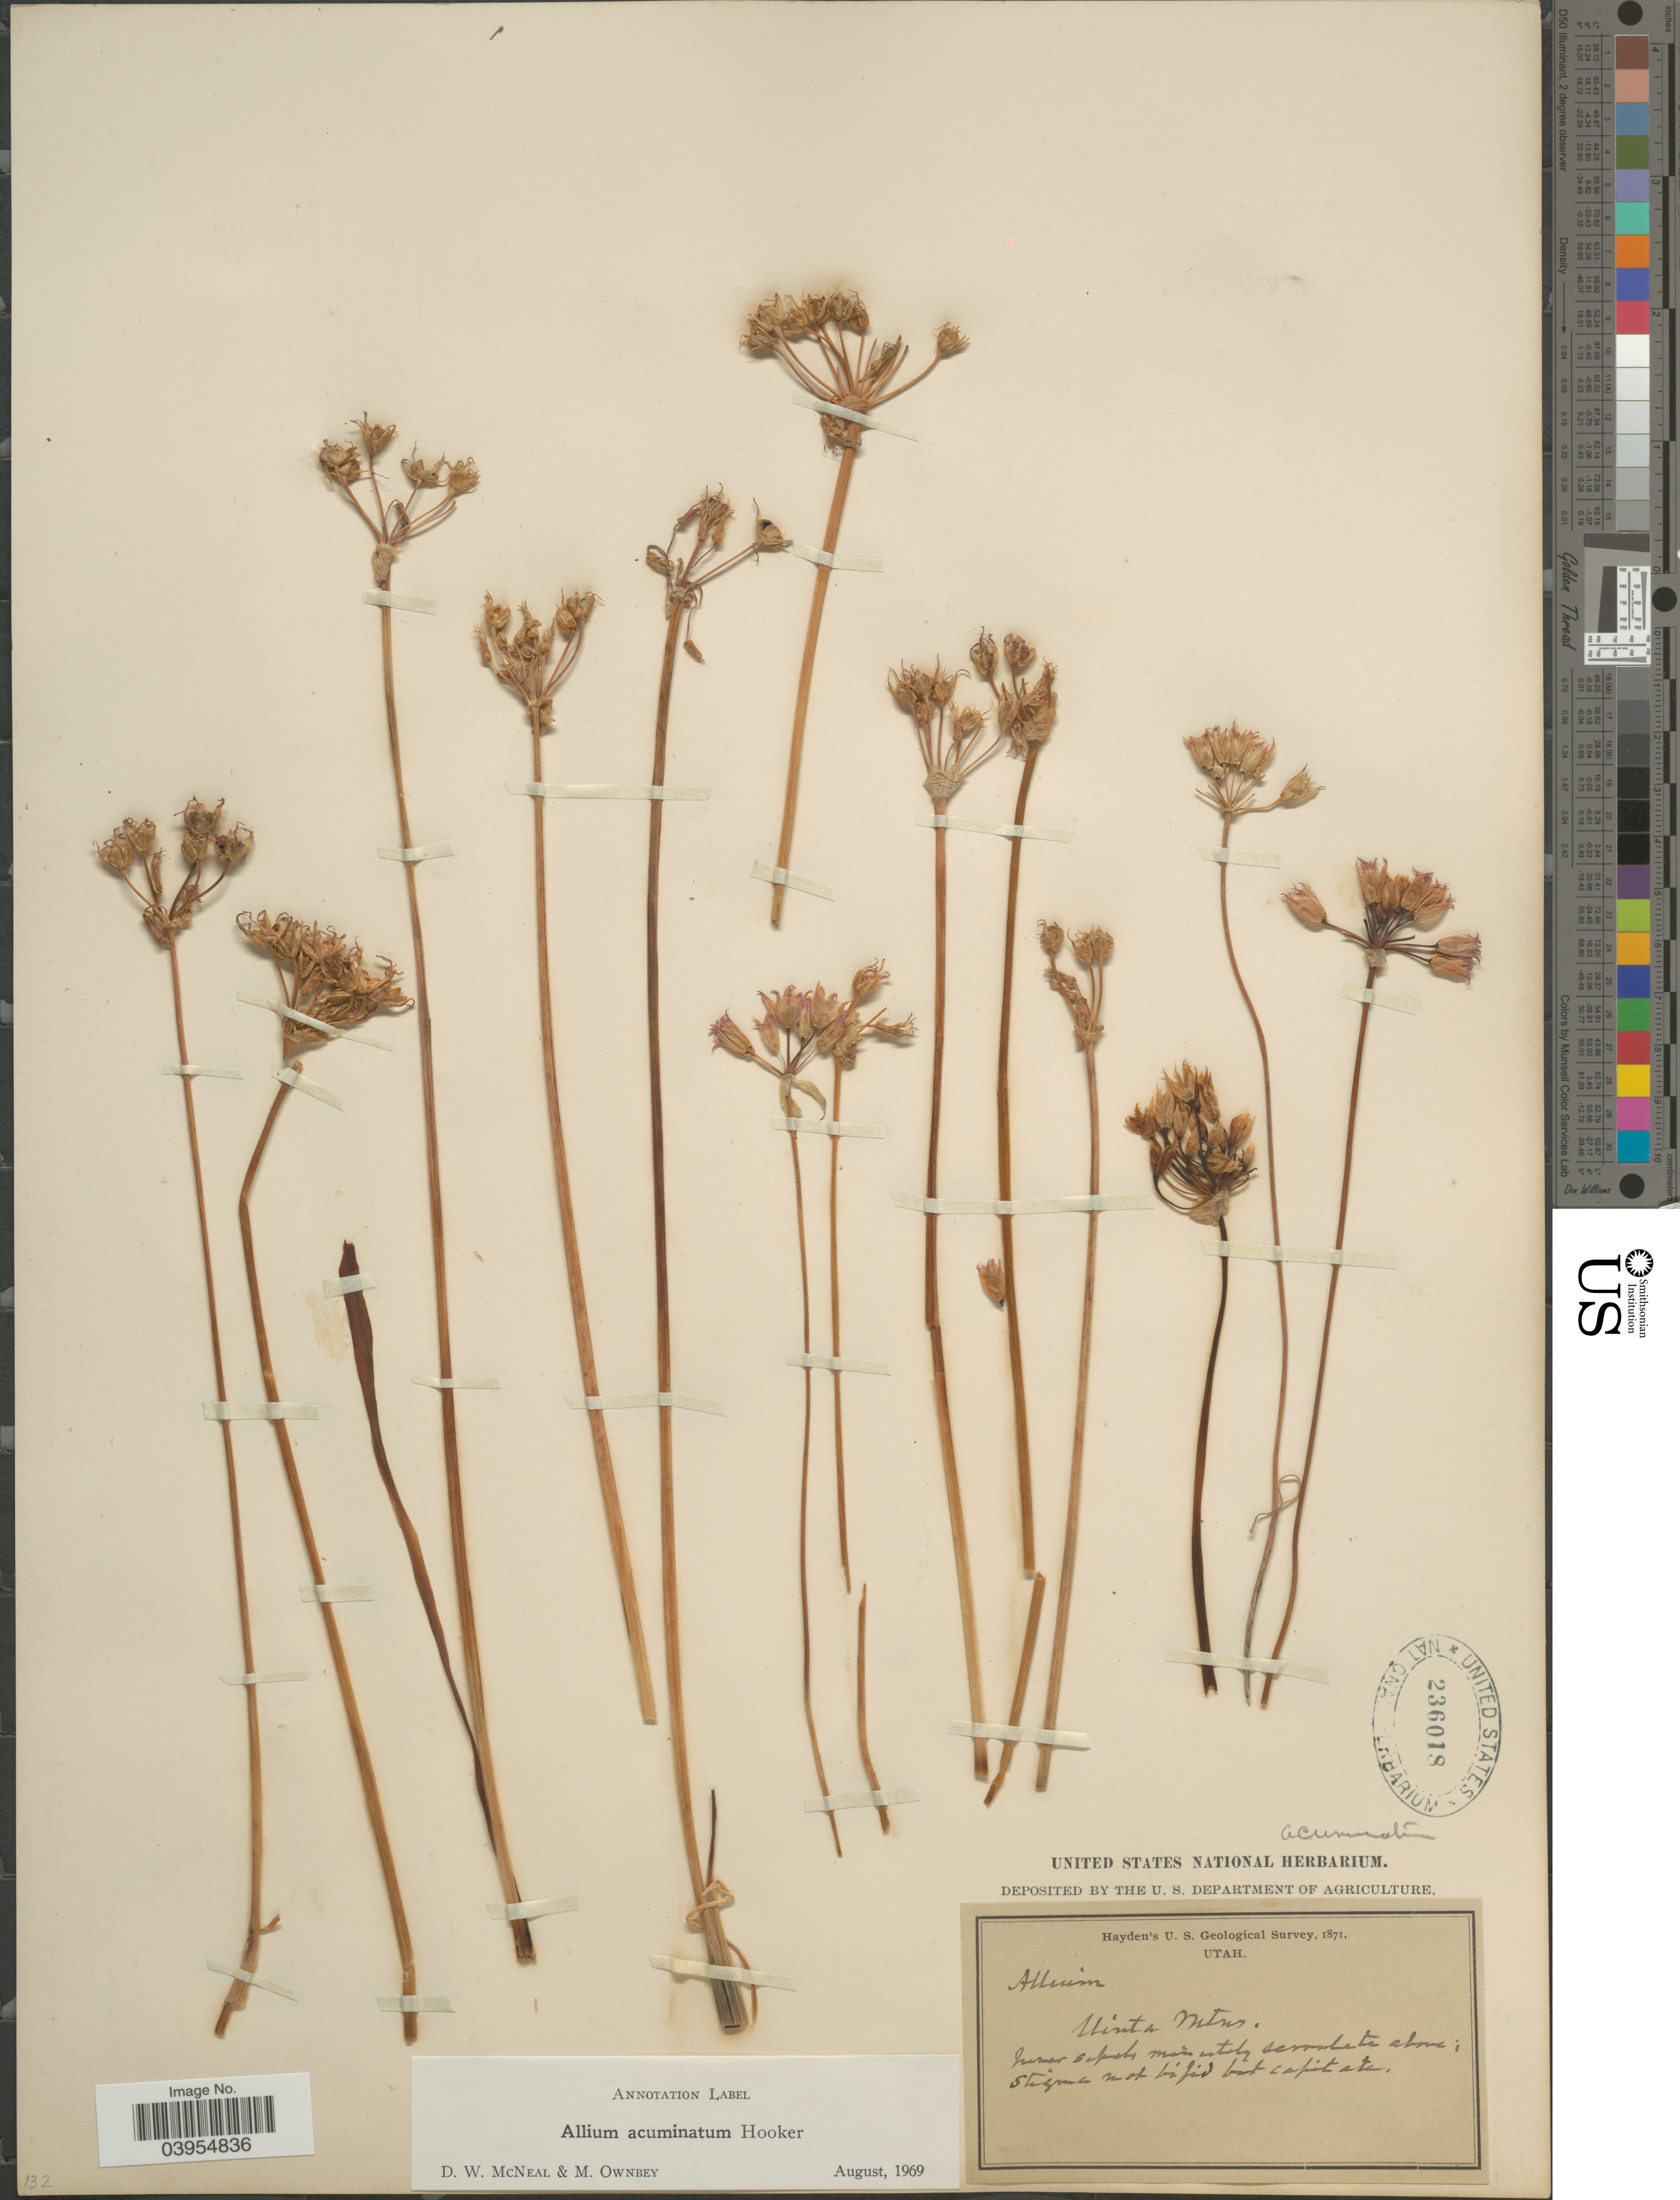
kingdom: Plantae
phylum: Tracheophyta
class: Liliopsida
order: Asparagales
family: Amaryllidaceae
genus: Allium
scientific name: Allium acuminatum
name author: Hook.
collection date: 1871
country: United States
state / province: Utah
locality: Uinta Mtns.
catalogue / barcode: US 236018